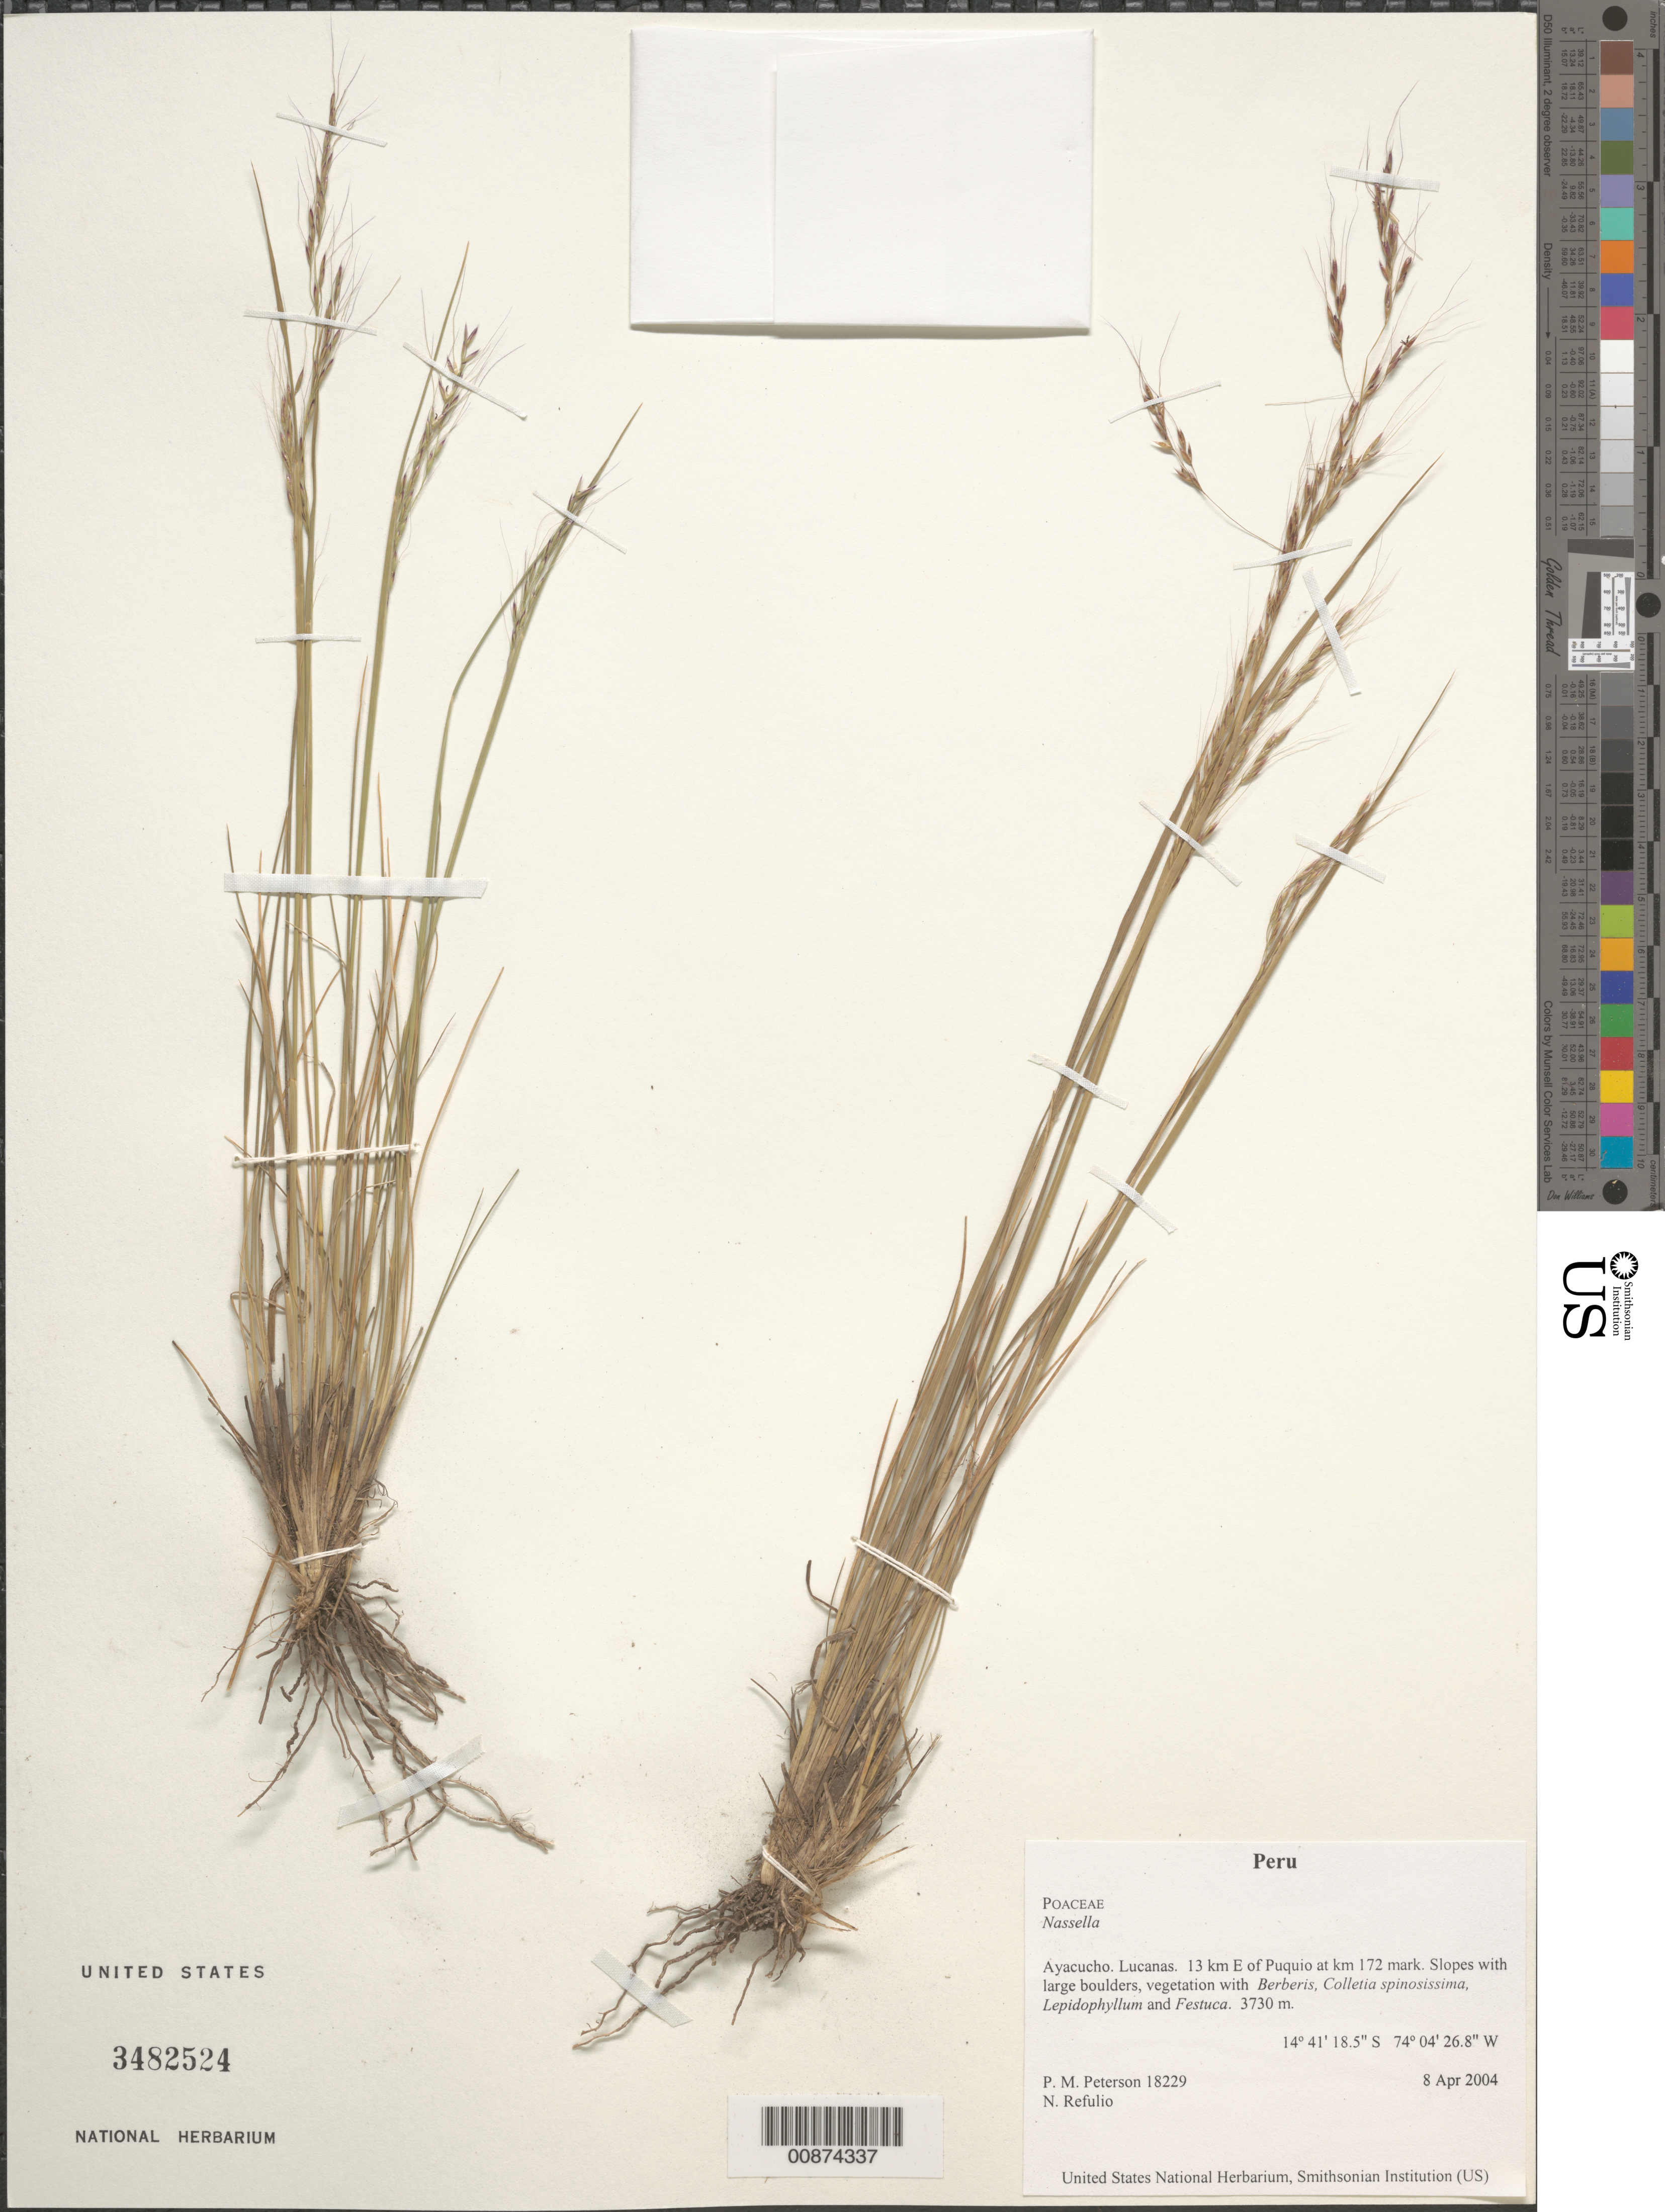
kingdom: Plantae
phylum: Tracheophyta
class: Liliopsida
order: Poales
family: Poaceae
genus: Stipa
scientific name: Stipa sp.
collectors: P. M. Peterson & N. Refulio-Rodríguez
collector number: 18229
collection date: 2004-04-08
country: Peru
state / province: Ayacucho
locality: Lucanas. 13 km E of Puquio at km 172 mark.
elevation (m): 3730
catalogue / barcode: US 3482524